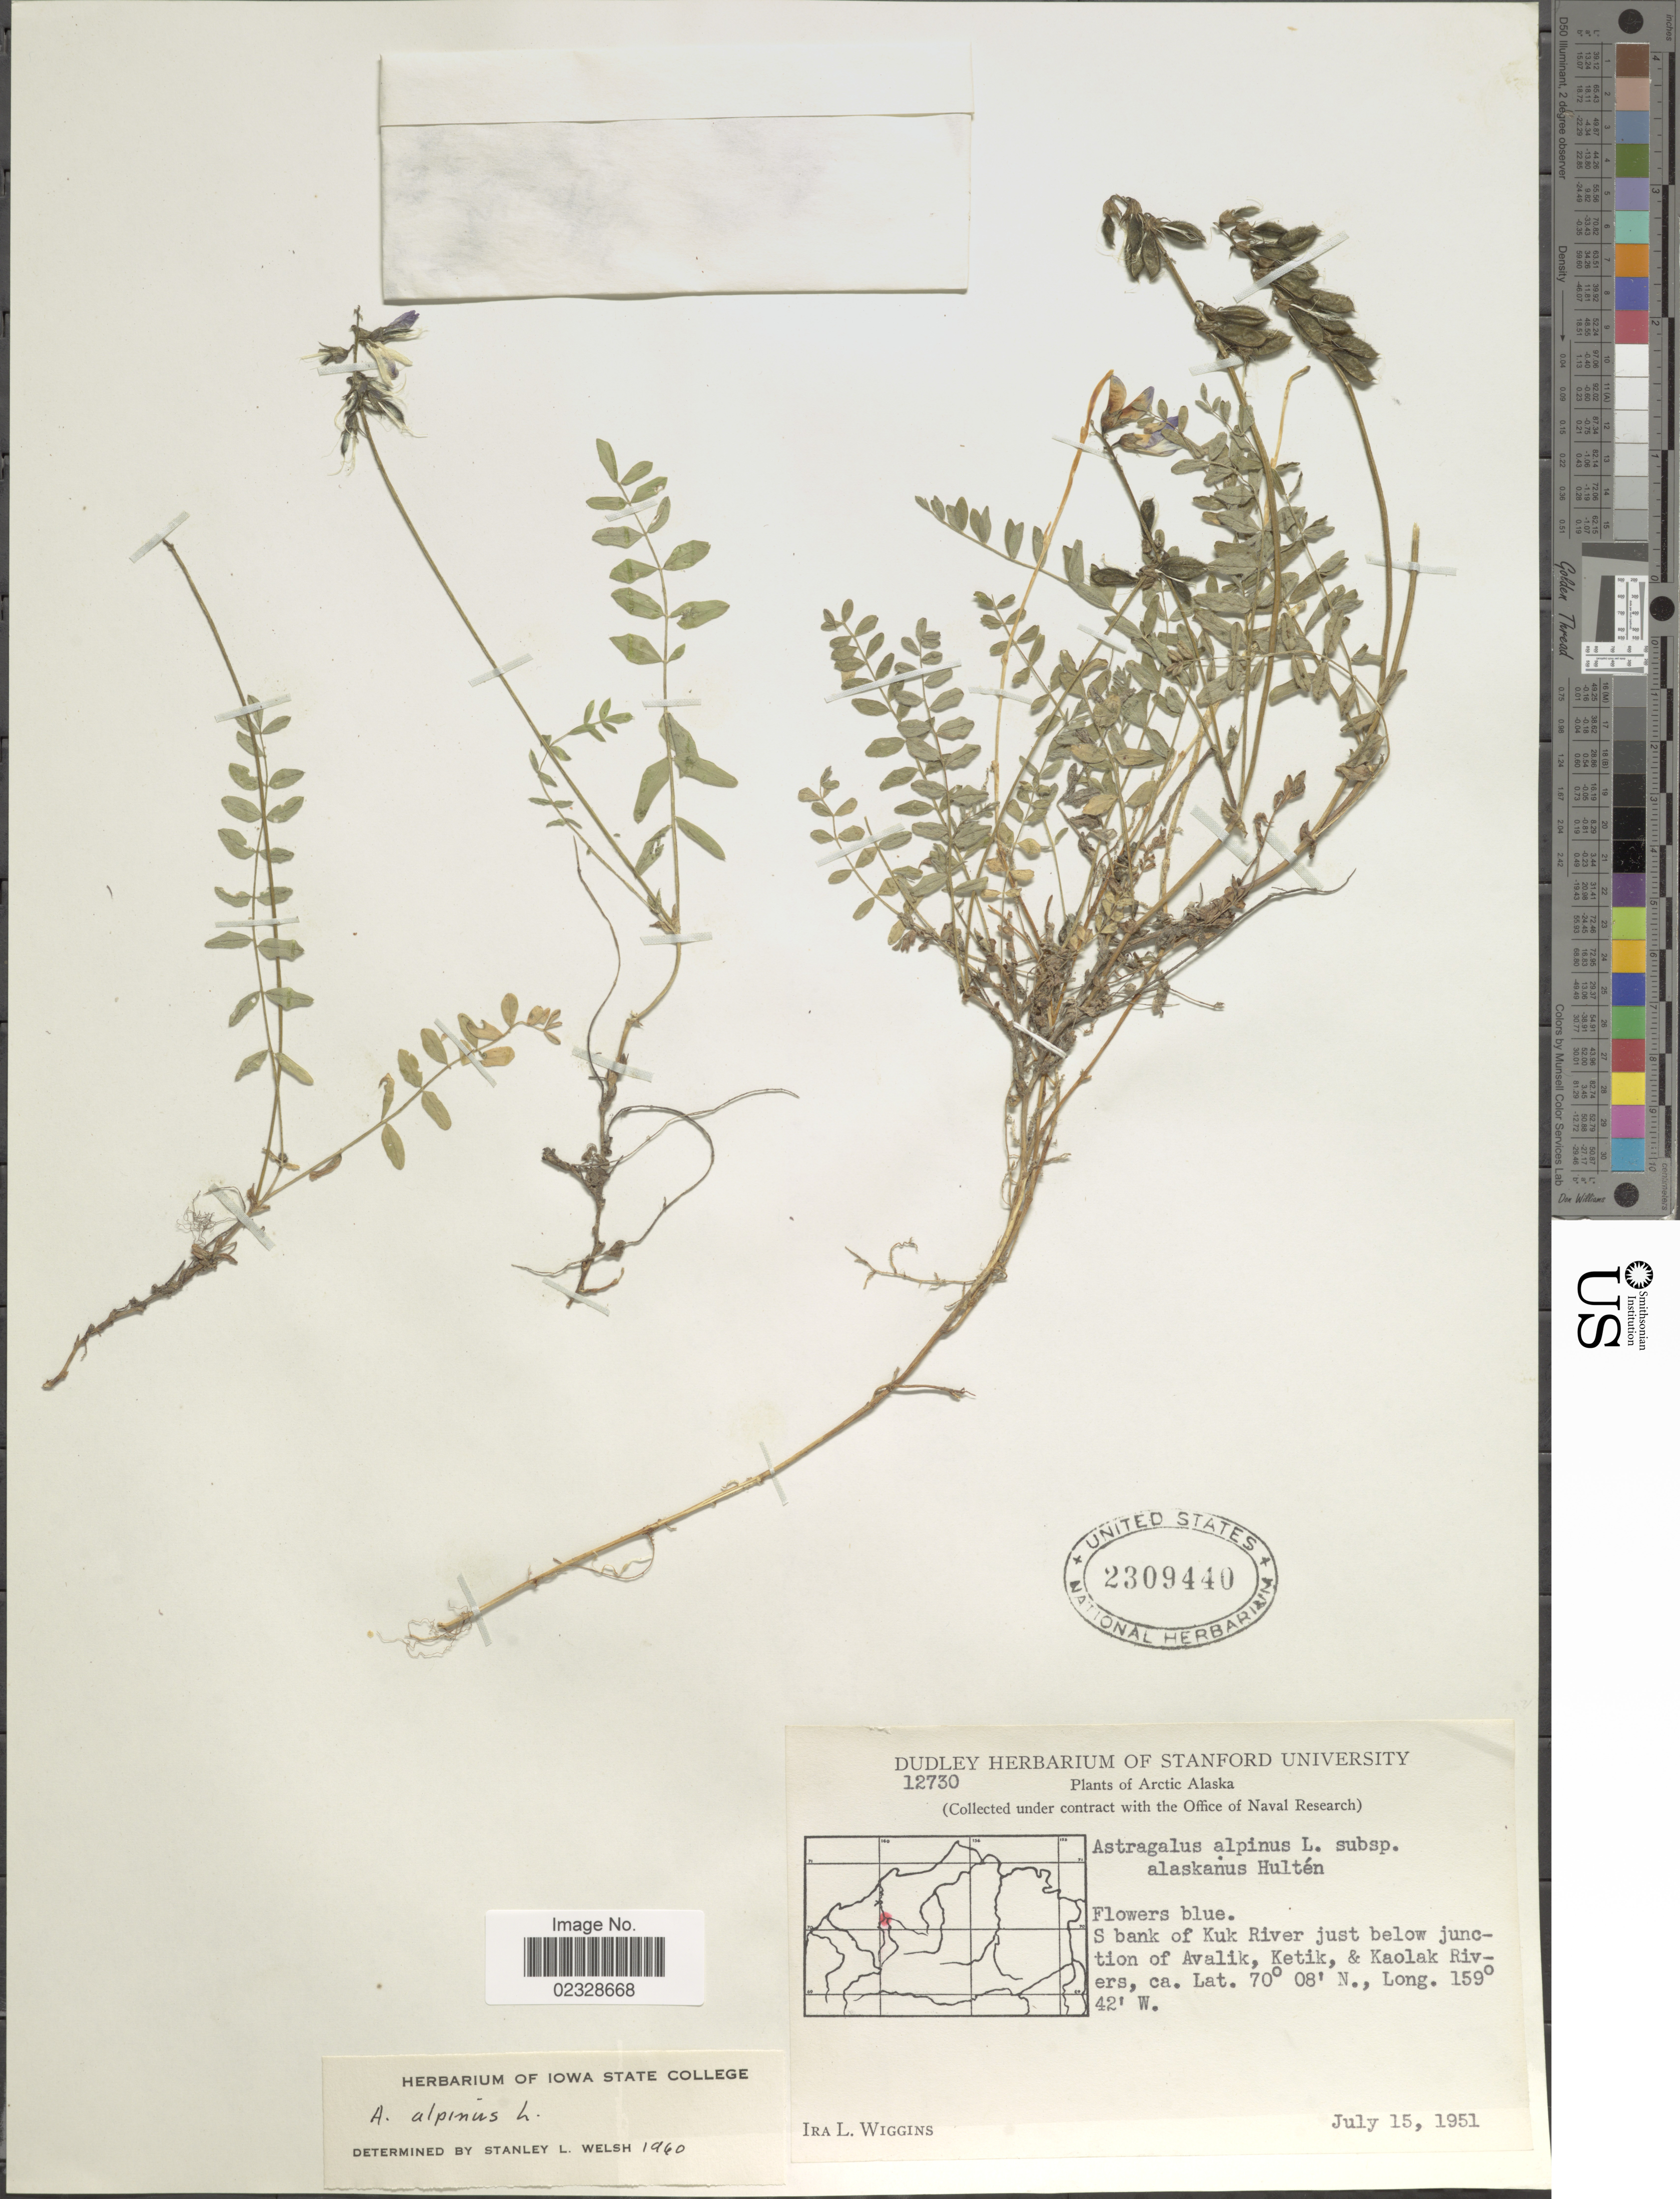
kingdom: Plantae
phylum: Tracheophyta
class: Magnoliopsida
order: Fabales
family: Fabaceae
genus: Astragalus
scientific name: Astragalus alpinus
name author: L.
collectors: I. L. Wiggins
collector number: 12730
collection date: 1951-07-15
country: United States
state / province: Alaska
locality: Arctic Alaska, S bank of Kuk River just below junction of Avalik, Ketik, & Kaolak Rivers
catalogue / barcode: US 2309440